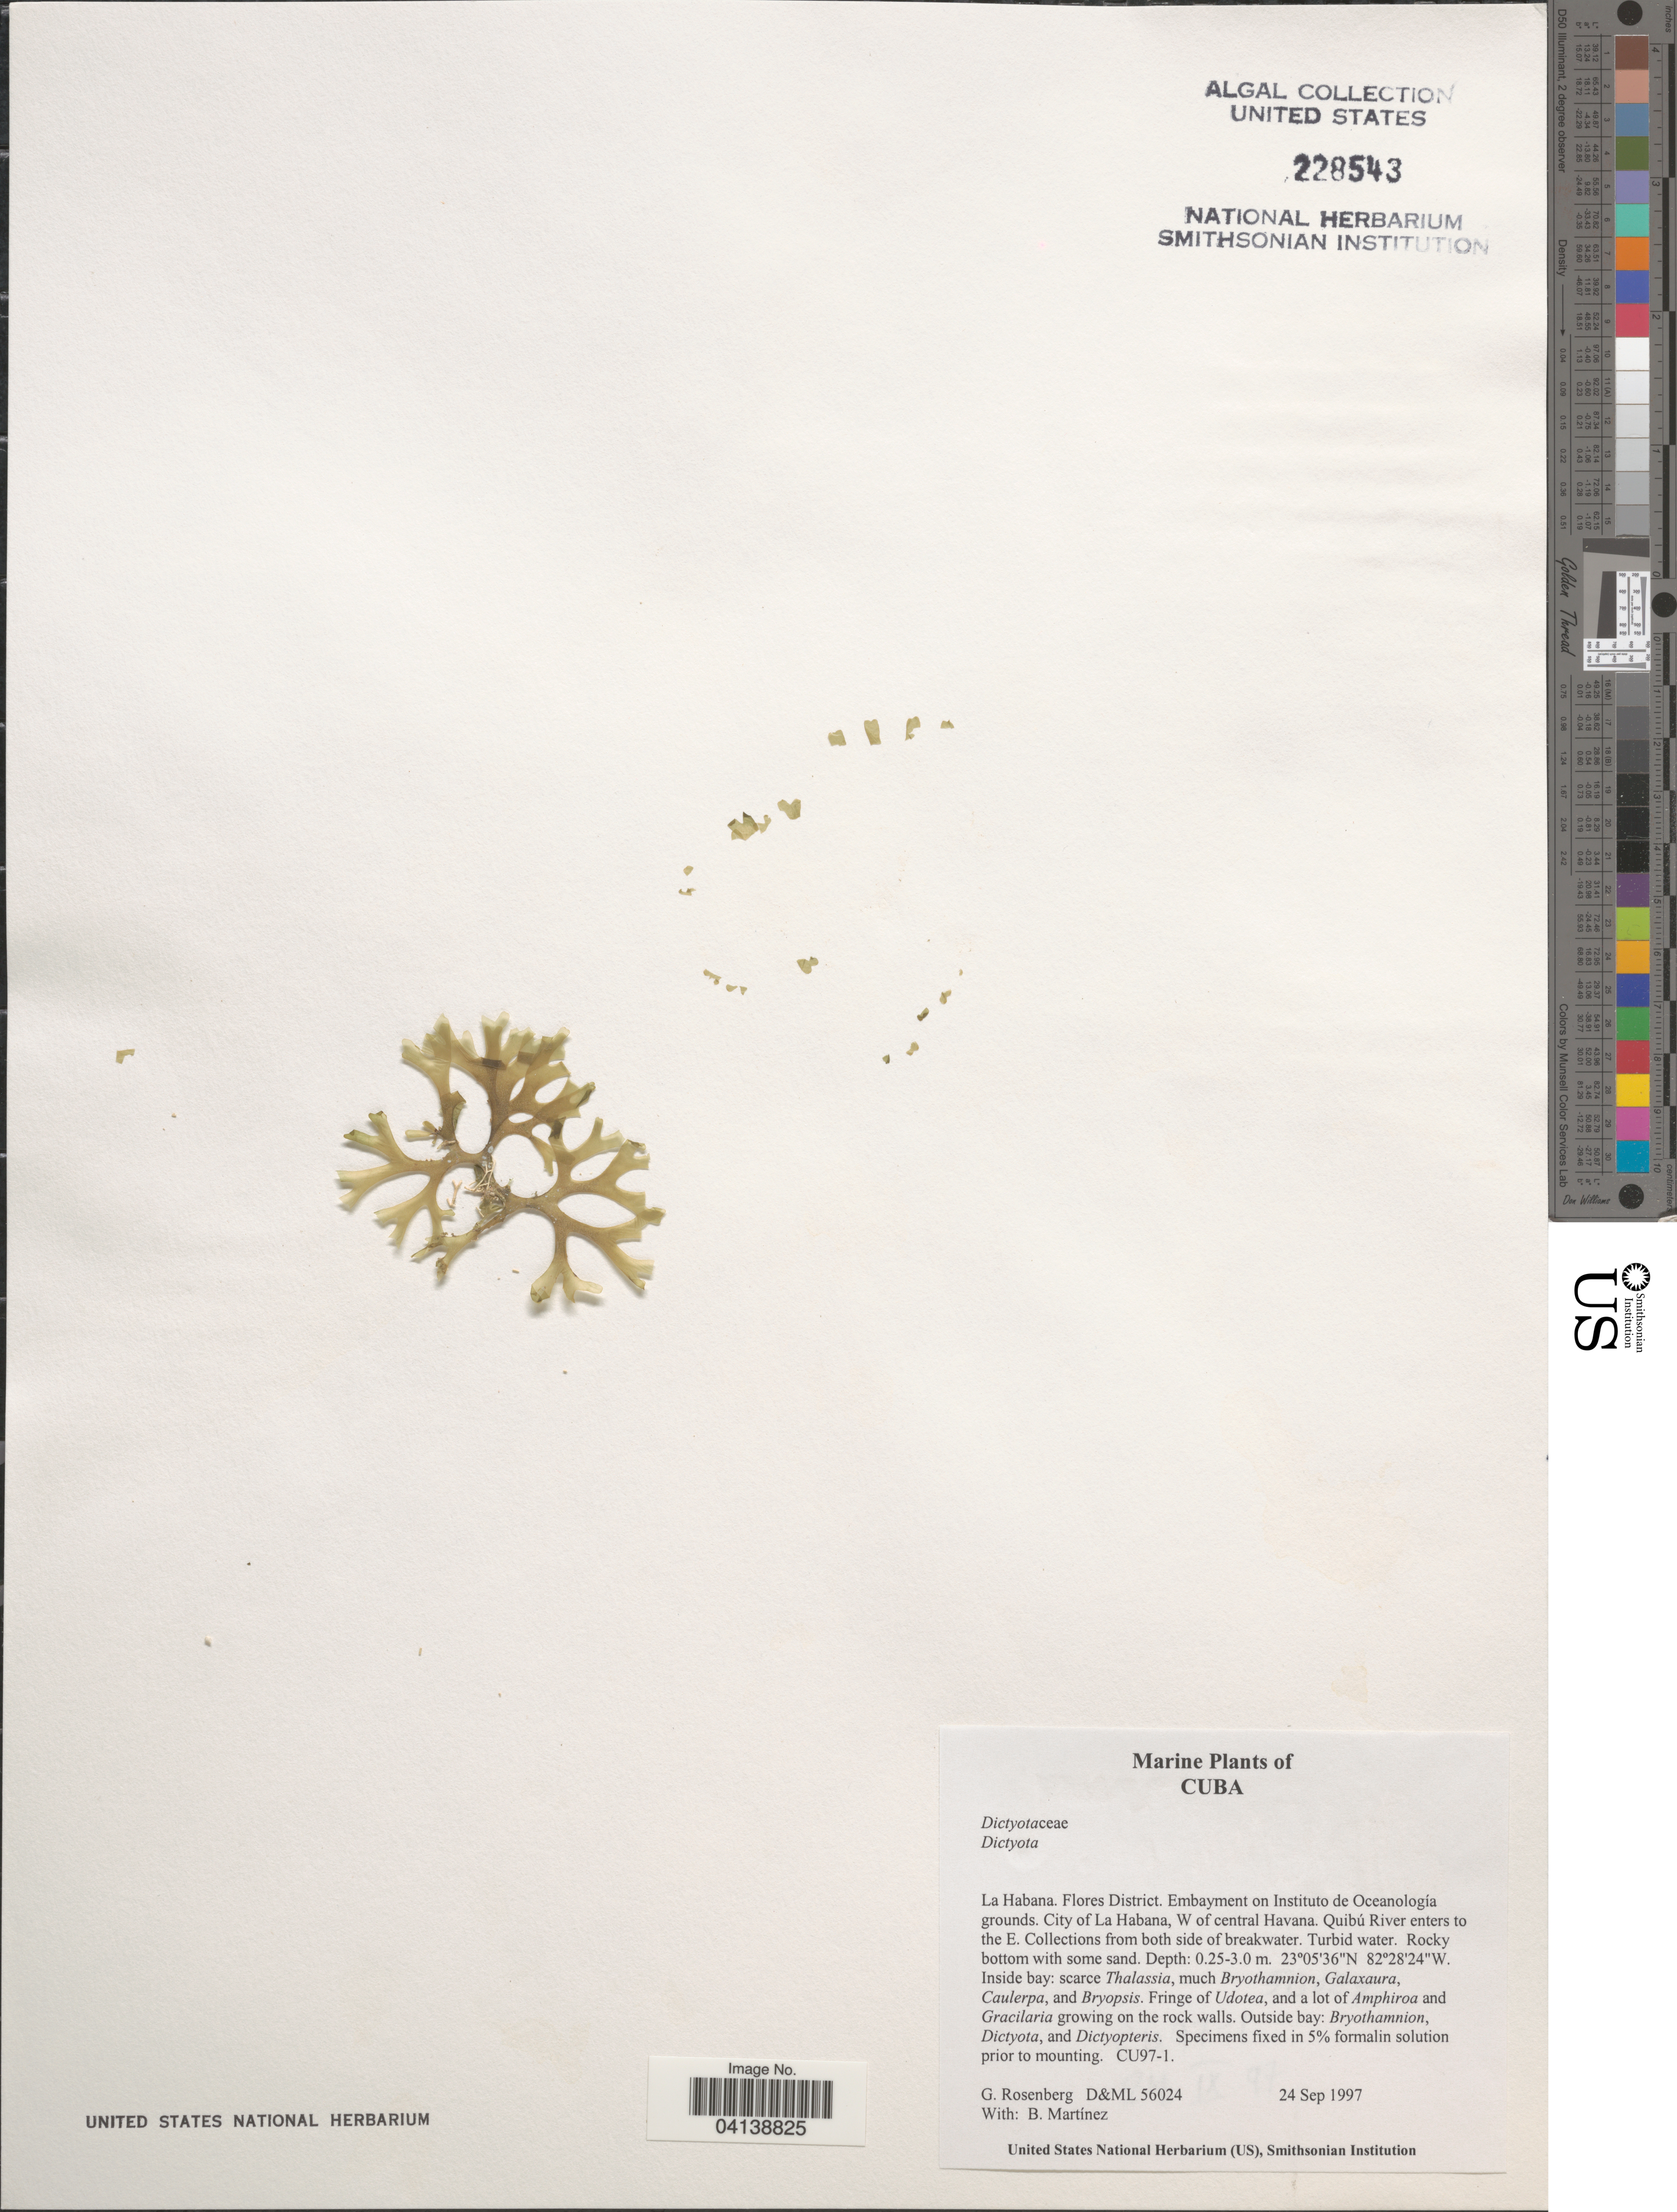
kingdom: Chromista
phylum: Ochrophyta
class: Phaeophyceae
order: Dictyotales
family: Dictyotaceae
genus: Dictyota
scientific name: Dictyota sp.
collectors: G. Rosenberg & B. Martinez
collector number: D&ML56024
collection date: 1997-09-24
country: Cuba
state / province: La Habana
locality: Flores District. Embayment on Instituto de Oceanología grounds. City of La Habana, W of central Havana. Quibú River enters to the E.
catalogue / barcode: US 228543